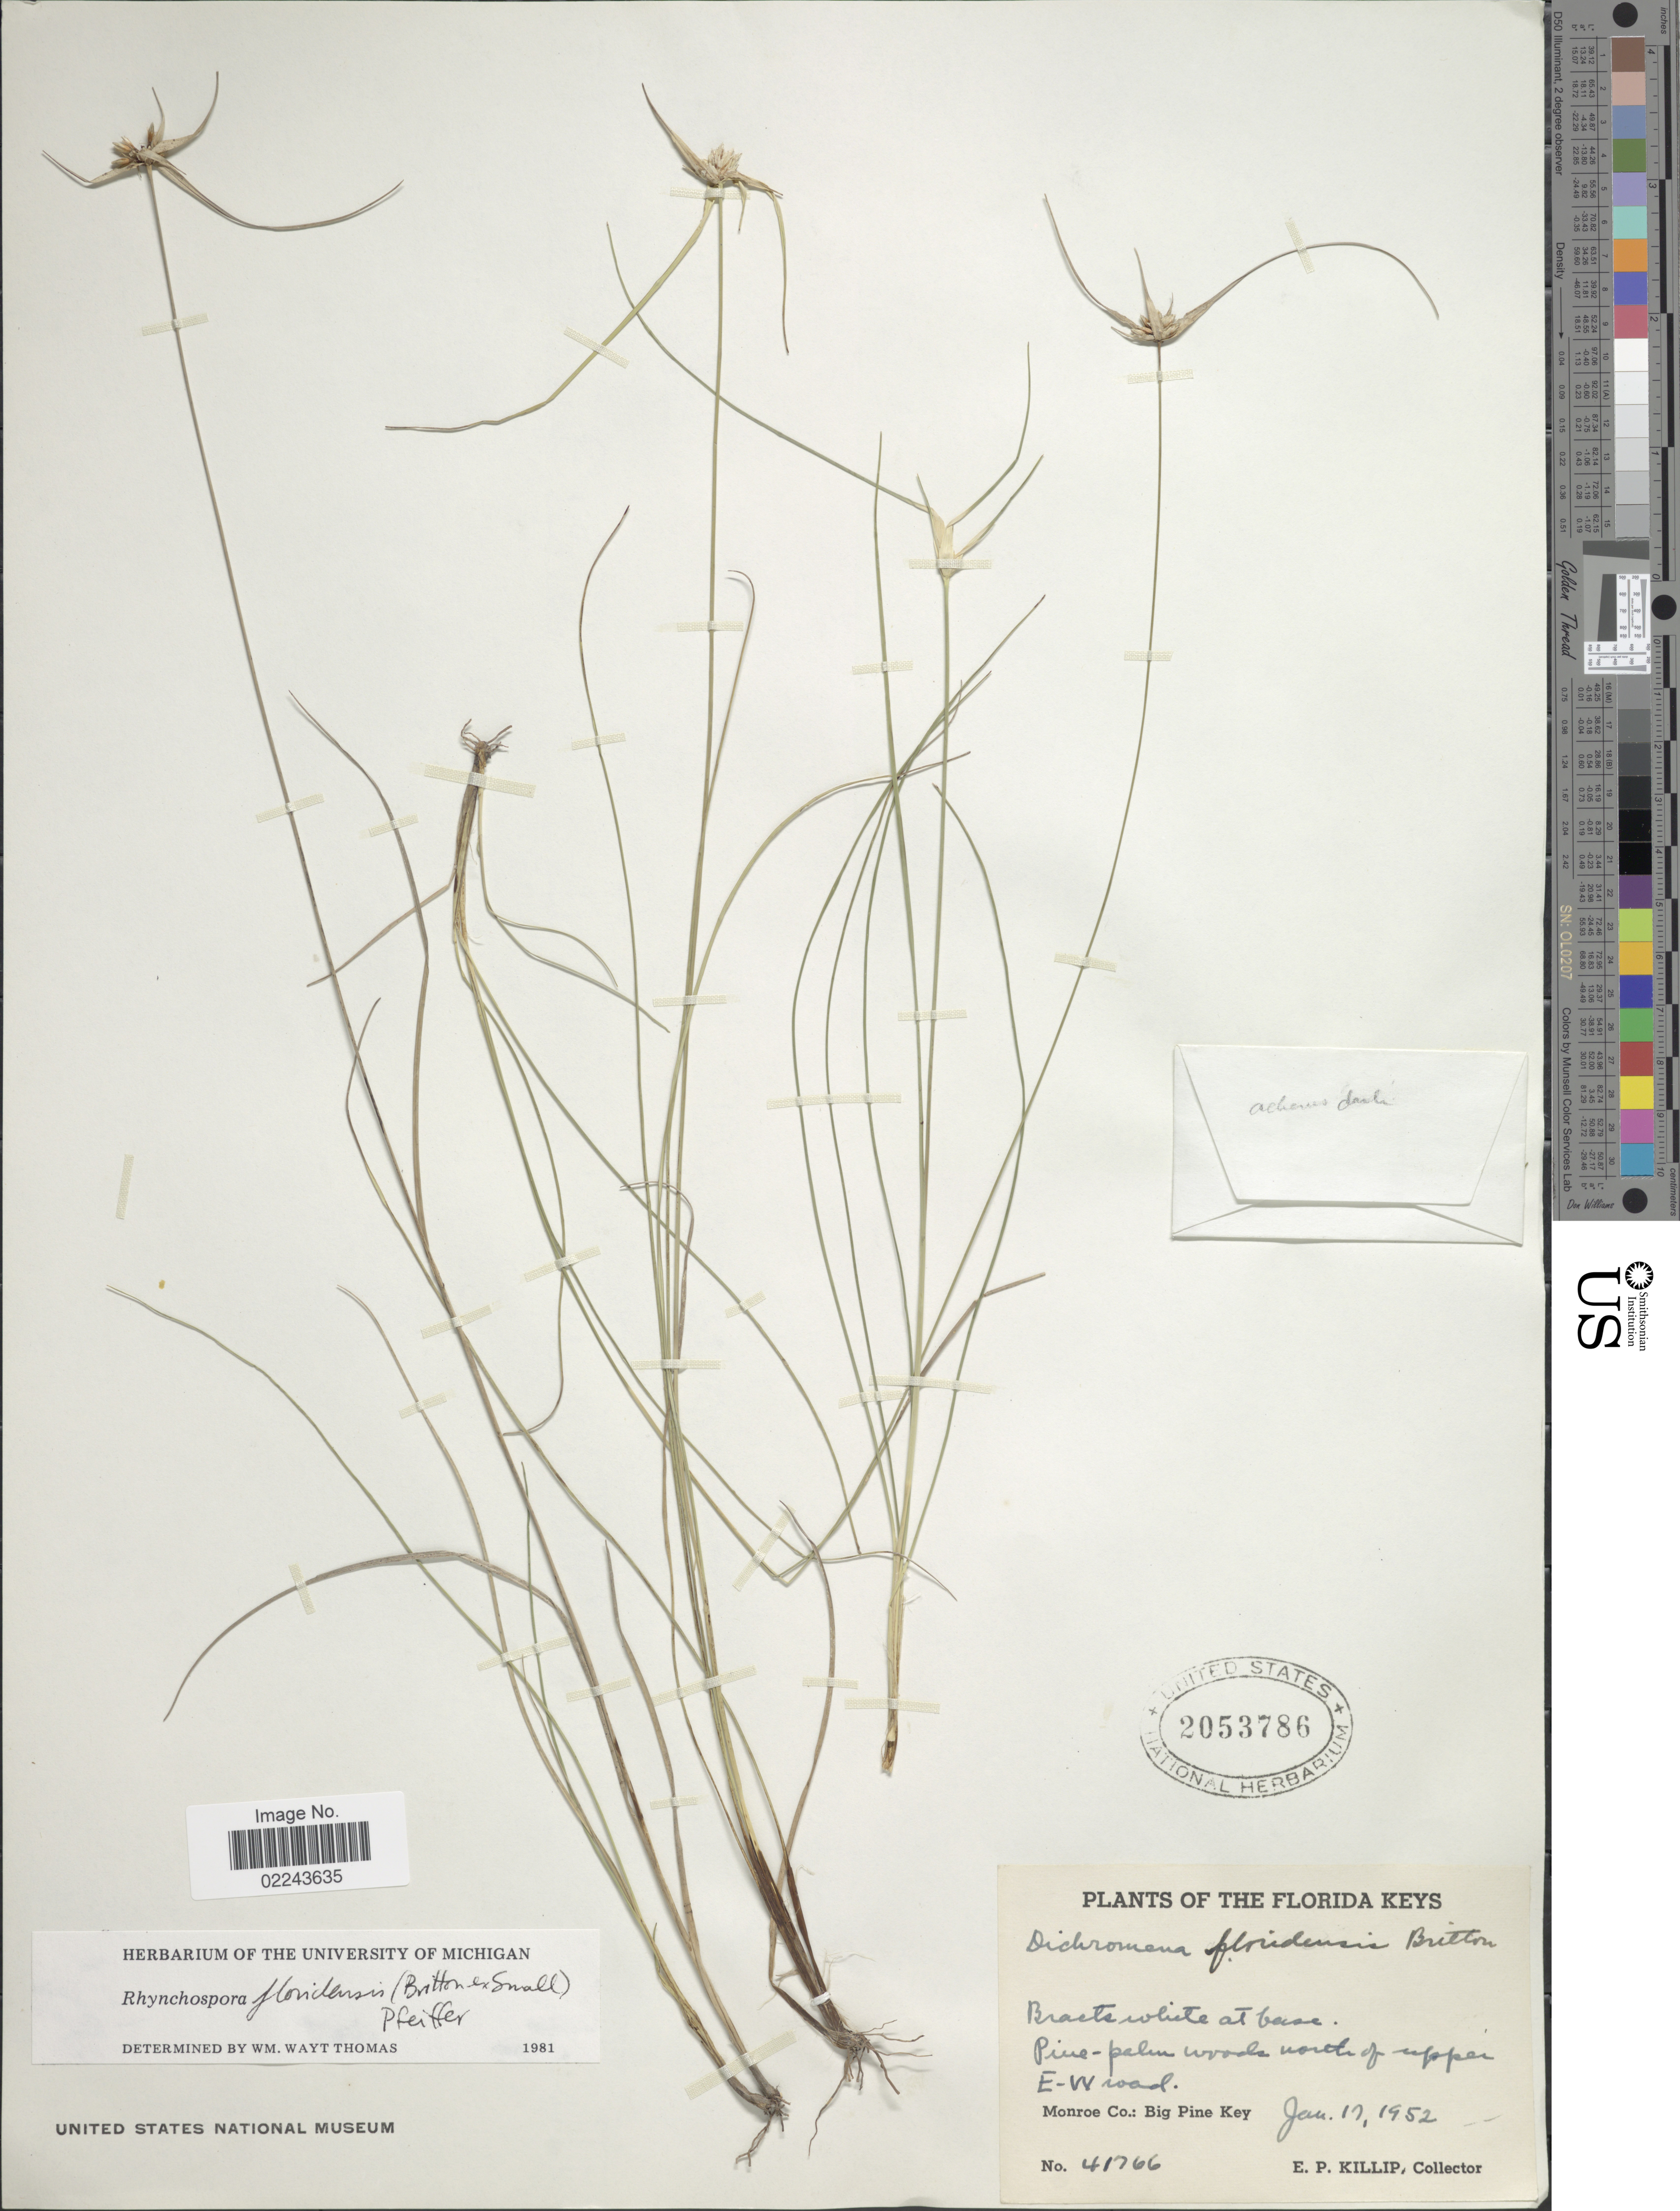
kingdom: Plantae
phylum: Tracheophyta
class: Liliopsida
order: Poales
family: Cyperaceae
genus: Rhynchospora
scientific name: Rhynchospora floridensis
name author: (Britton ex Small) H. Pfeiff.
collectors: E. P. Killip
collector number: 41766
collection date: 1952-01-17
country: United States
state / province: Florida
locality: The Florida Keys, north of upper E-W road, Monroe Co, Big Pine Key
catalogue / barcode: US 2053786